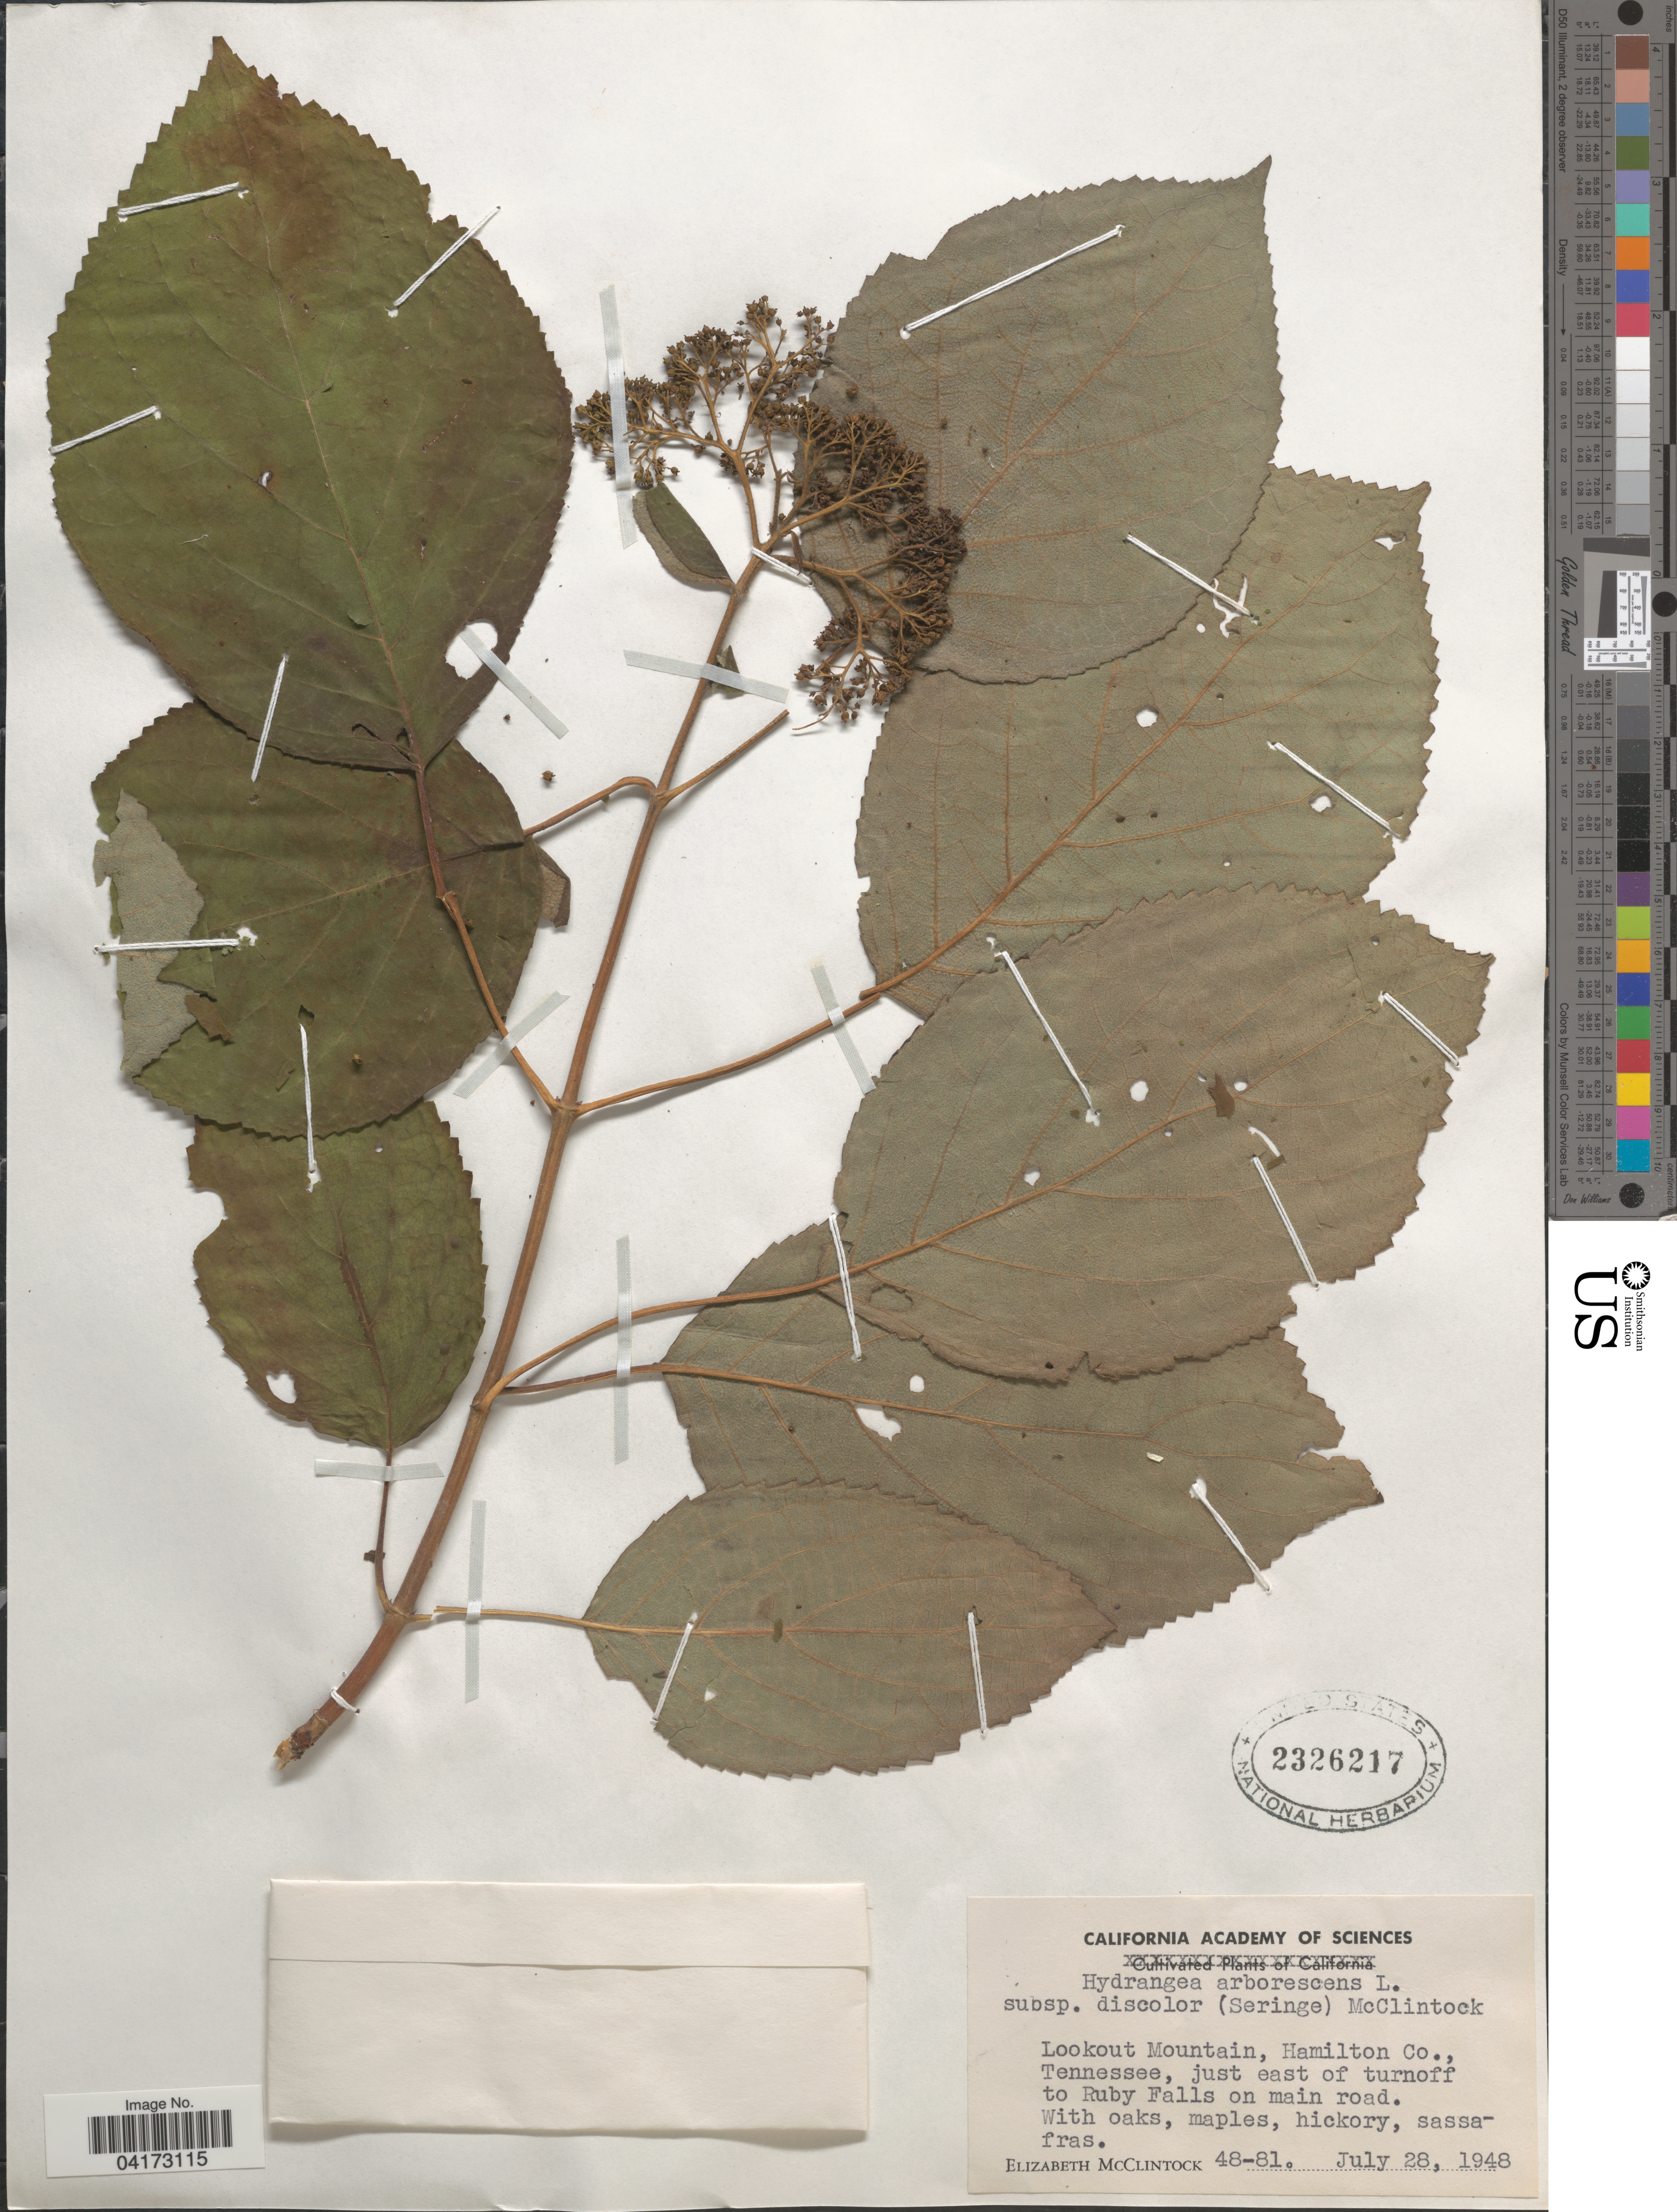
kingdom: Plantae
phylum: Tracheophyta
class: Magnoliopsida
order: Cornales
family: Hydrangeaceae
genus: Hydrangea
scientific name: Hydrangea arborescens subsp. discolor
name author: (Ser.) E. M. McClint.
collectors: E. McClintock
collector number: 48-81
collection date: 1948-07-28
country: United States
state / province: Tennessee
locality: Lookout Mountain, Hamilton Co., just east of turnoff to Ruby Falls on main road.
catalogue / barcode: US 2326217